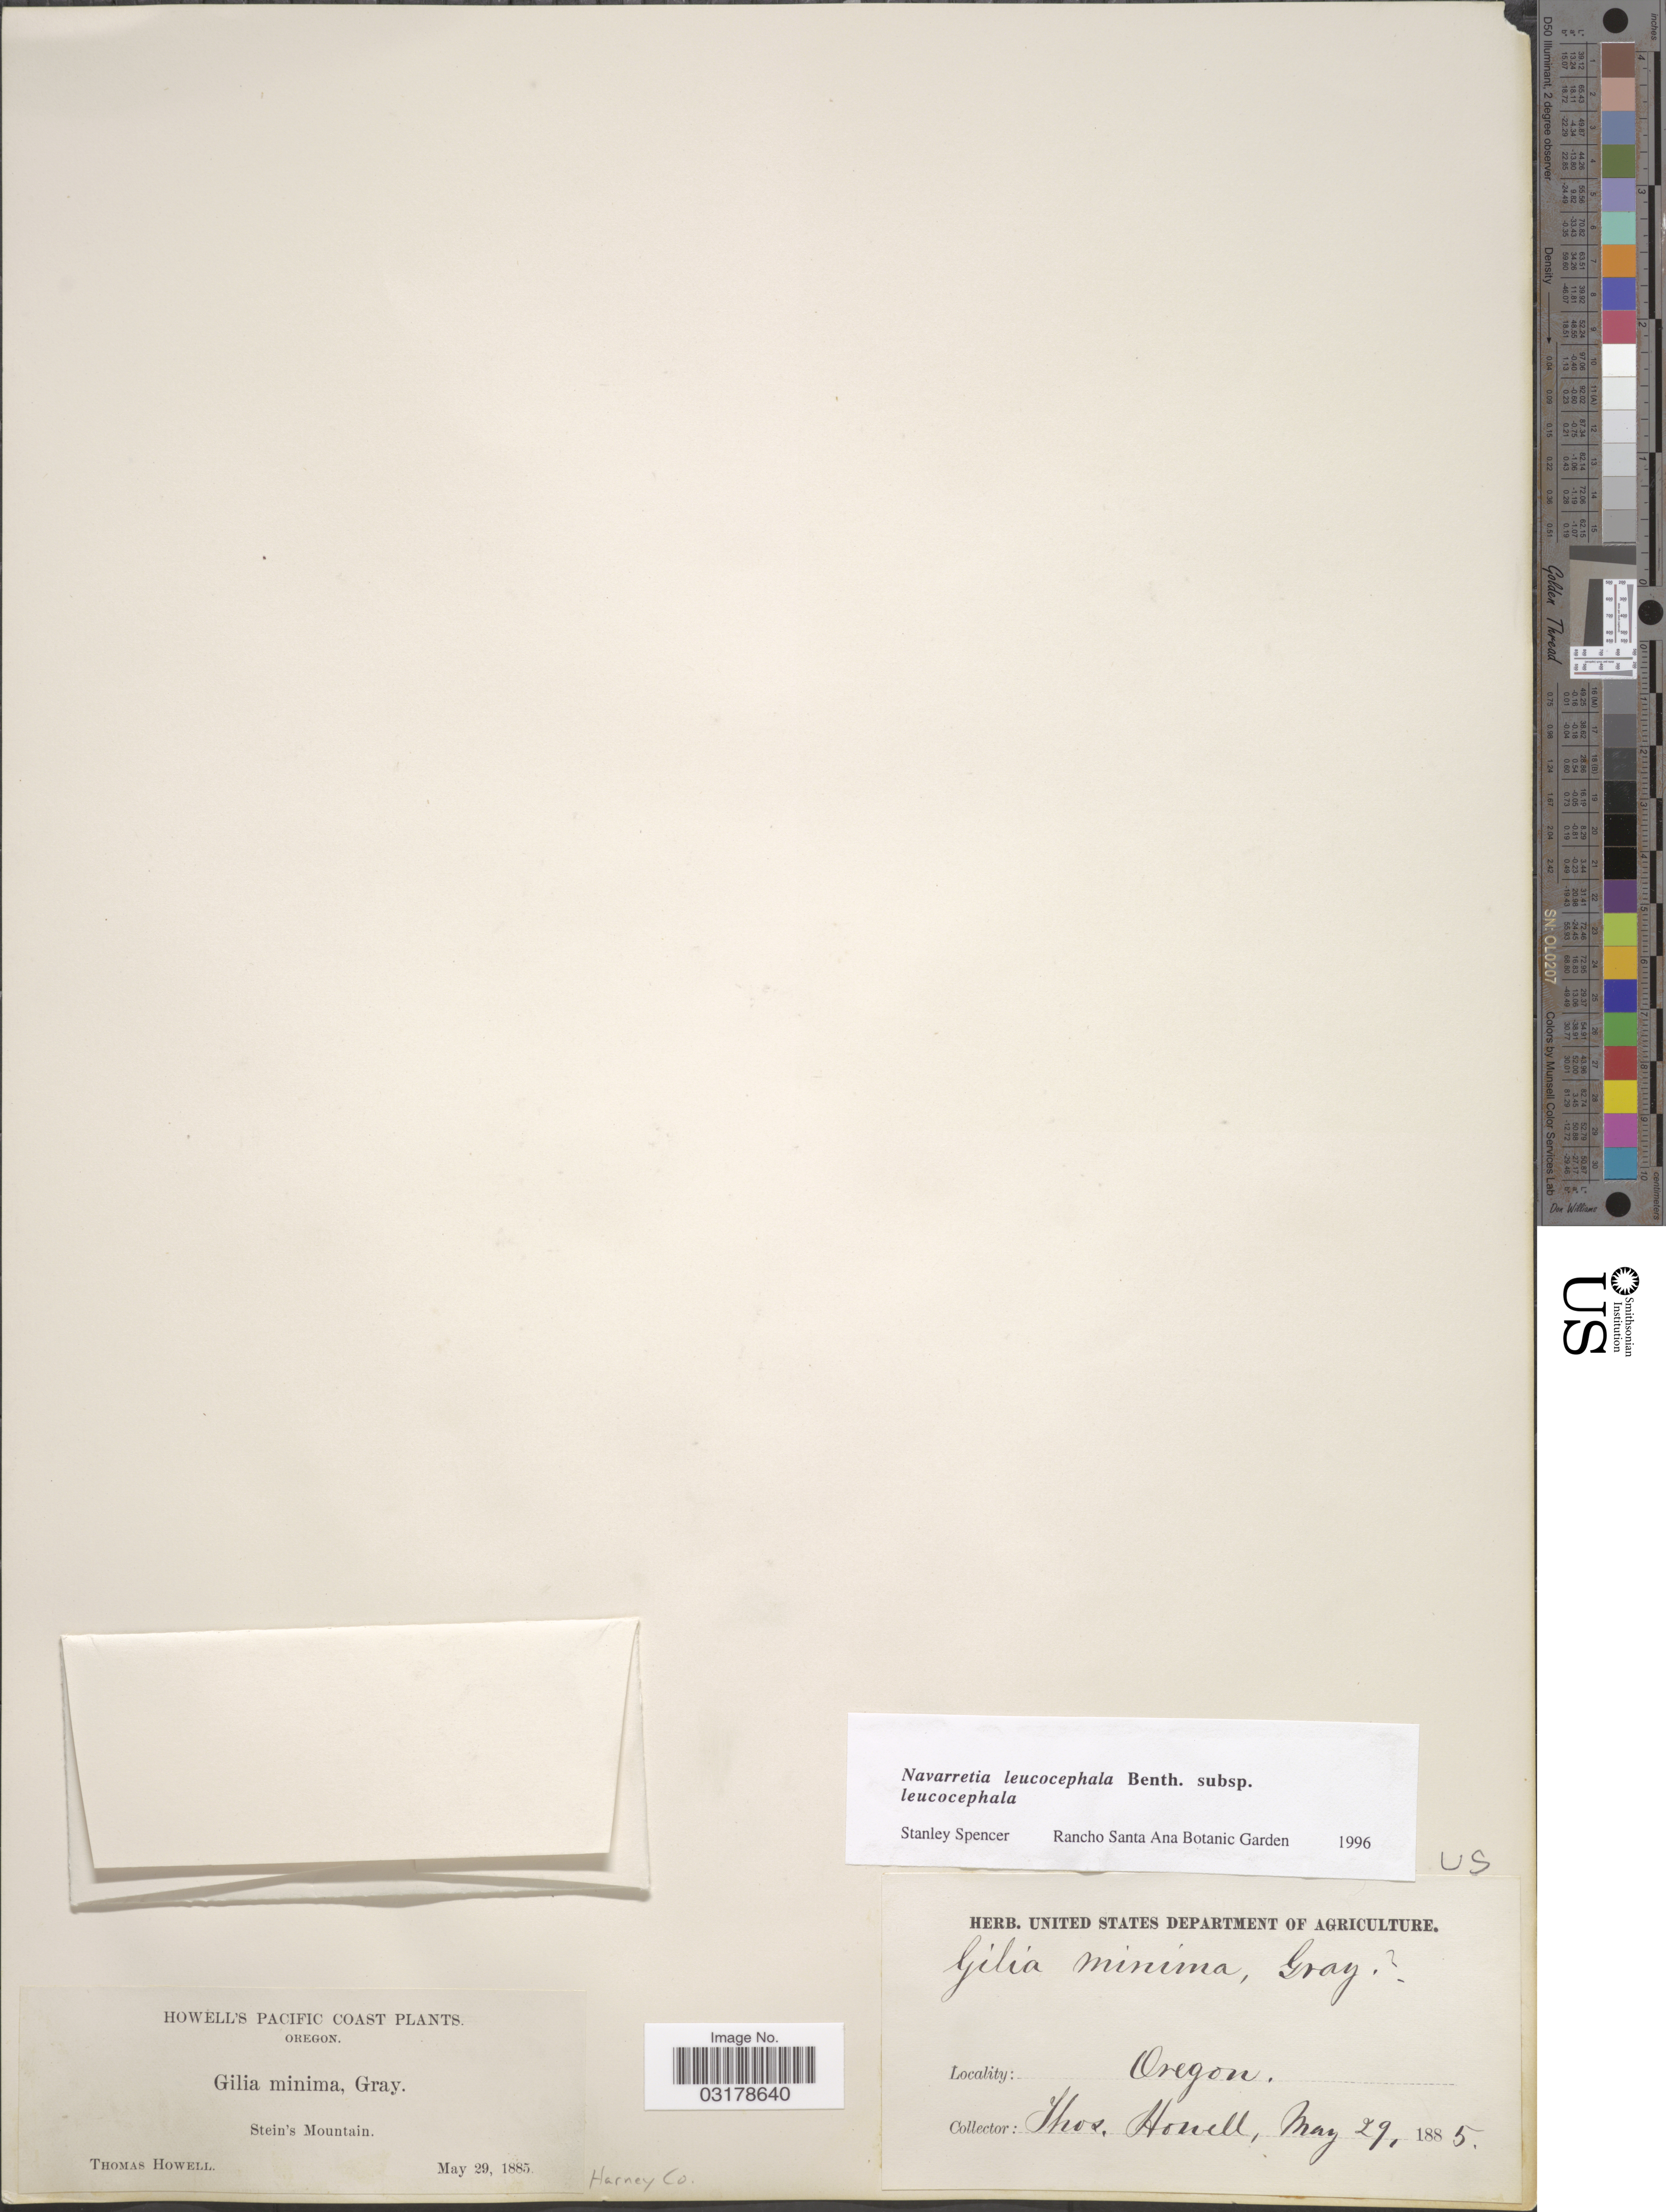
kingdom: Plantae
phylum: Tracheophyta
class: Magnoliopsida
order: Ericales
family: Polemoniaceae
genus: Navarretia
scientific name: Navarretia leucocephala subsp. leucocephala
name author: Benth.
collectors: T. Howell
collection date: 1885-05-29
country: United States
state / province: Oregon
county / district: Harney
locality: Pacific Coast. Stein's Mountains. Harney Co.